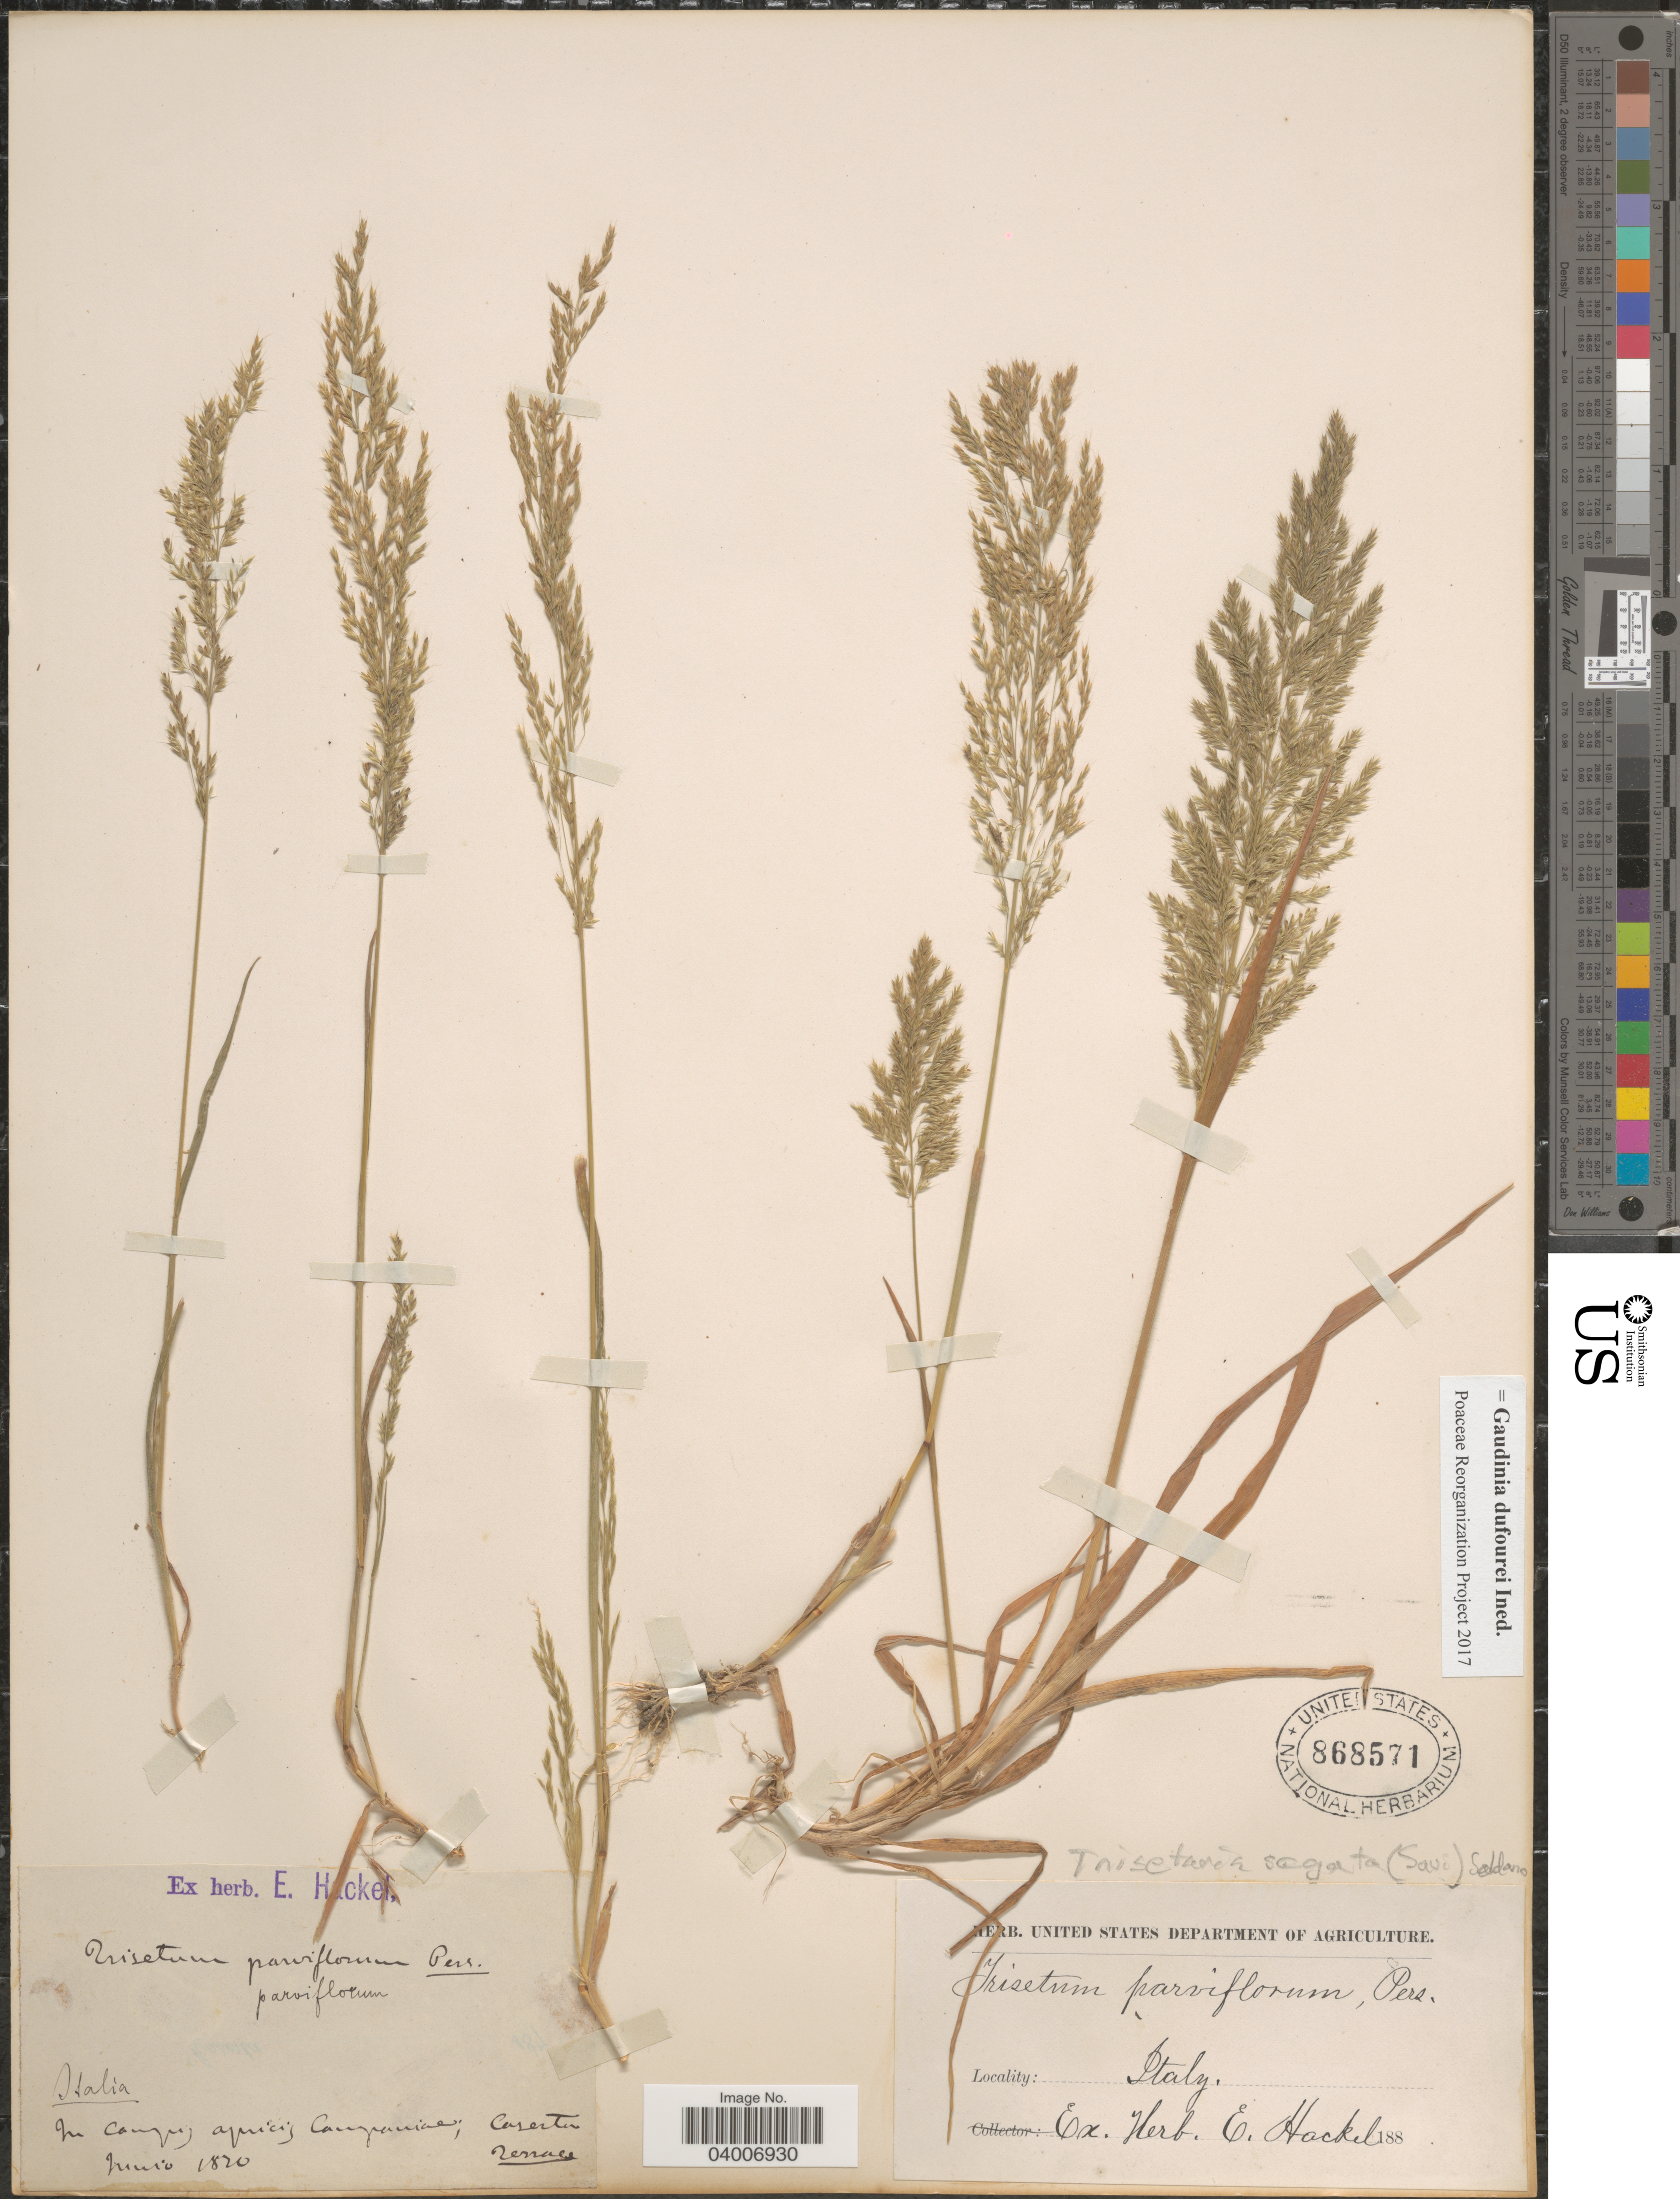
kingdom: Plantae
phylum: Tracheophyta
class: Liliopsida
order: Poales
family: Poaceae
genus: Gaudinia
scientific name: Gaudinia dufourei ined.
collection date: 1820-06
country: Italy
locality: In campus apricis Campaniae; Caserta. Raneas [interpreted].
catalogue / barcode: US 868571